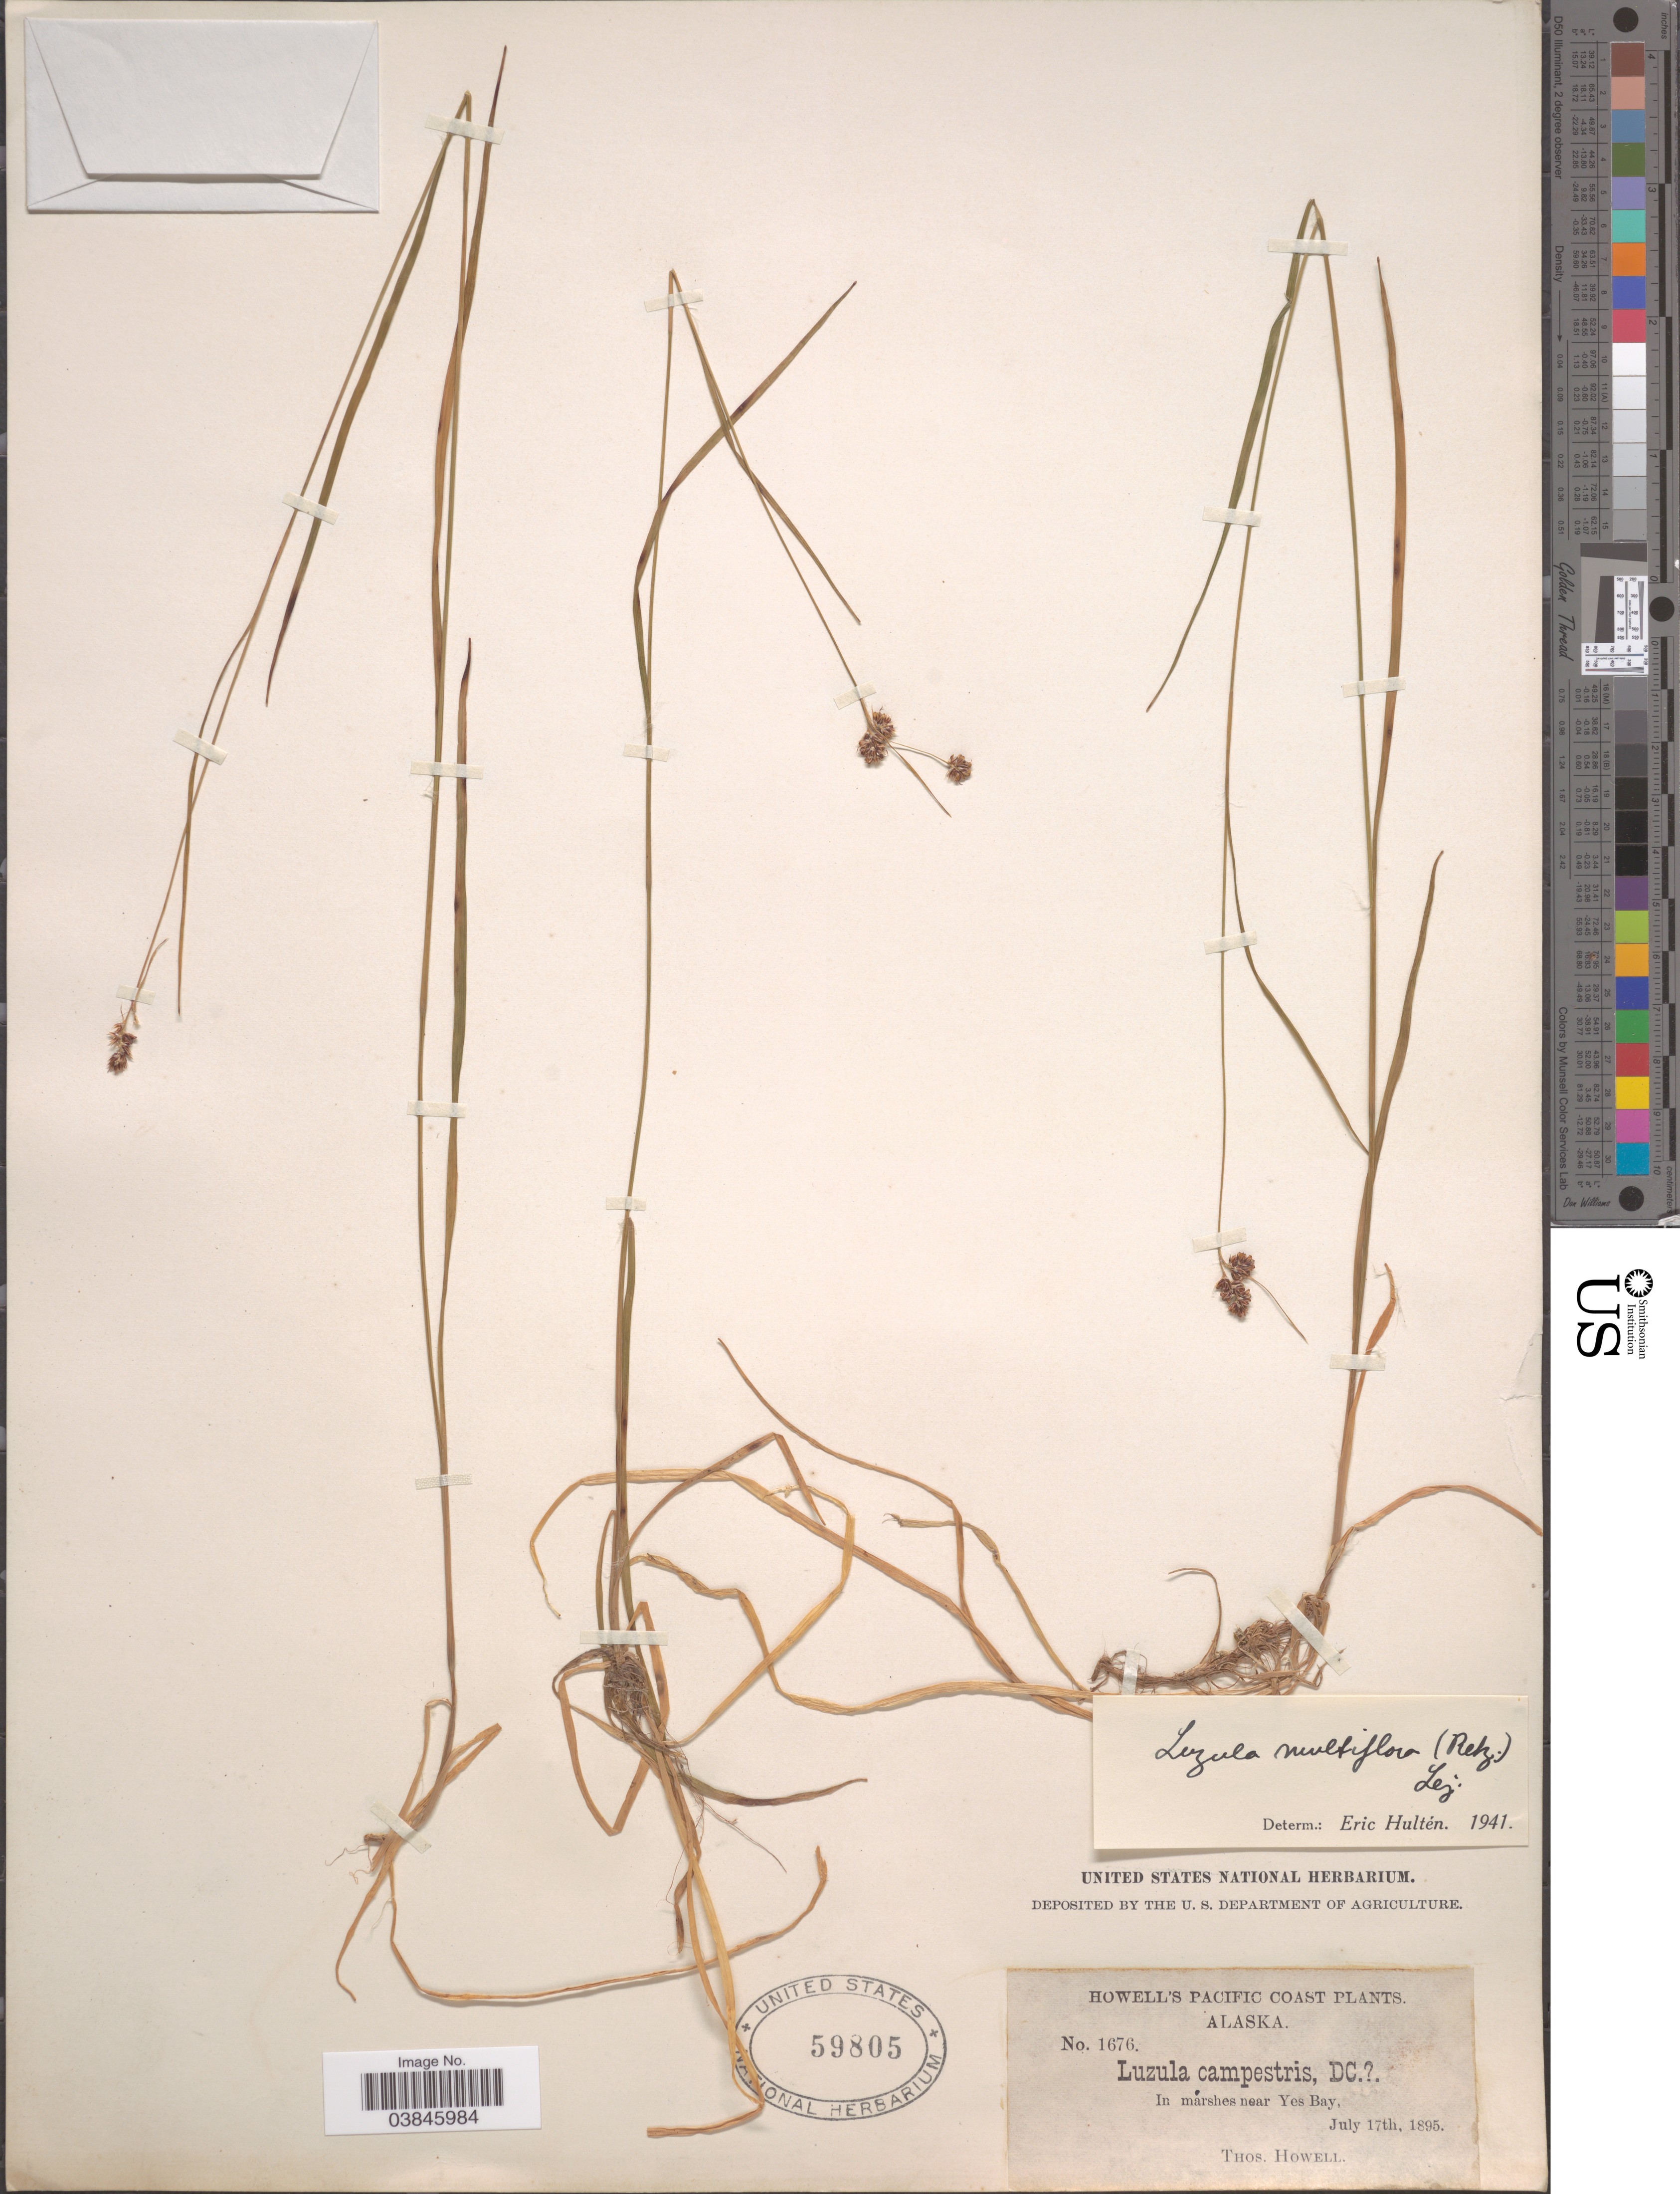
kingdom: Plantae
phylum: Tracheophyta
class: Liliopsida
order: Poales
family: Juncaceae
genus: Luzula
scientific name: Luzula multiflora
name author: (Ehrh.) Lej.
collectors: T. Howell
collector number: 1676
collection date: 1895-07-17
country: United States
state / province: Alaska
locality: Pacific Coast. Near Yes Bay.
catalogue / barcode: US 59805